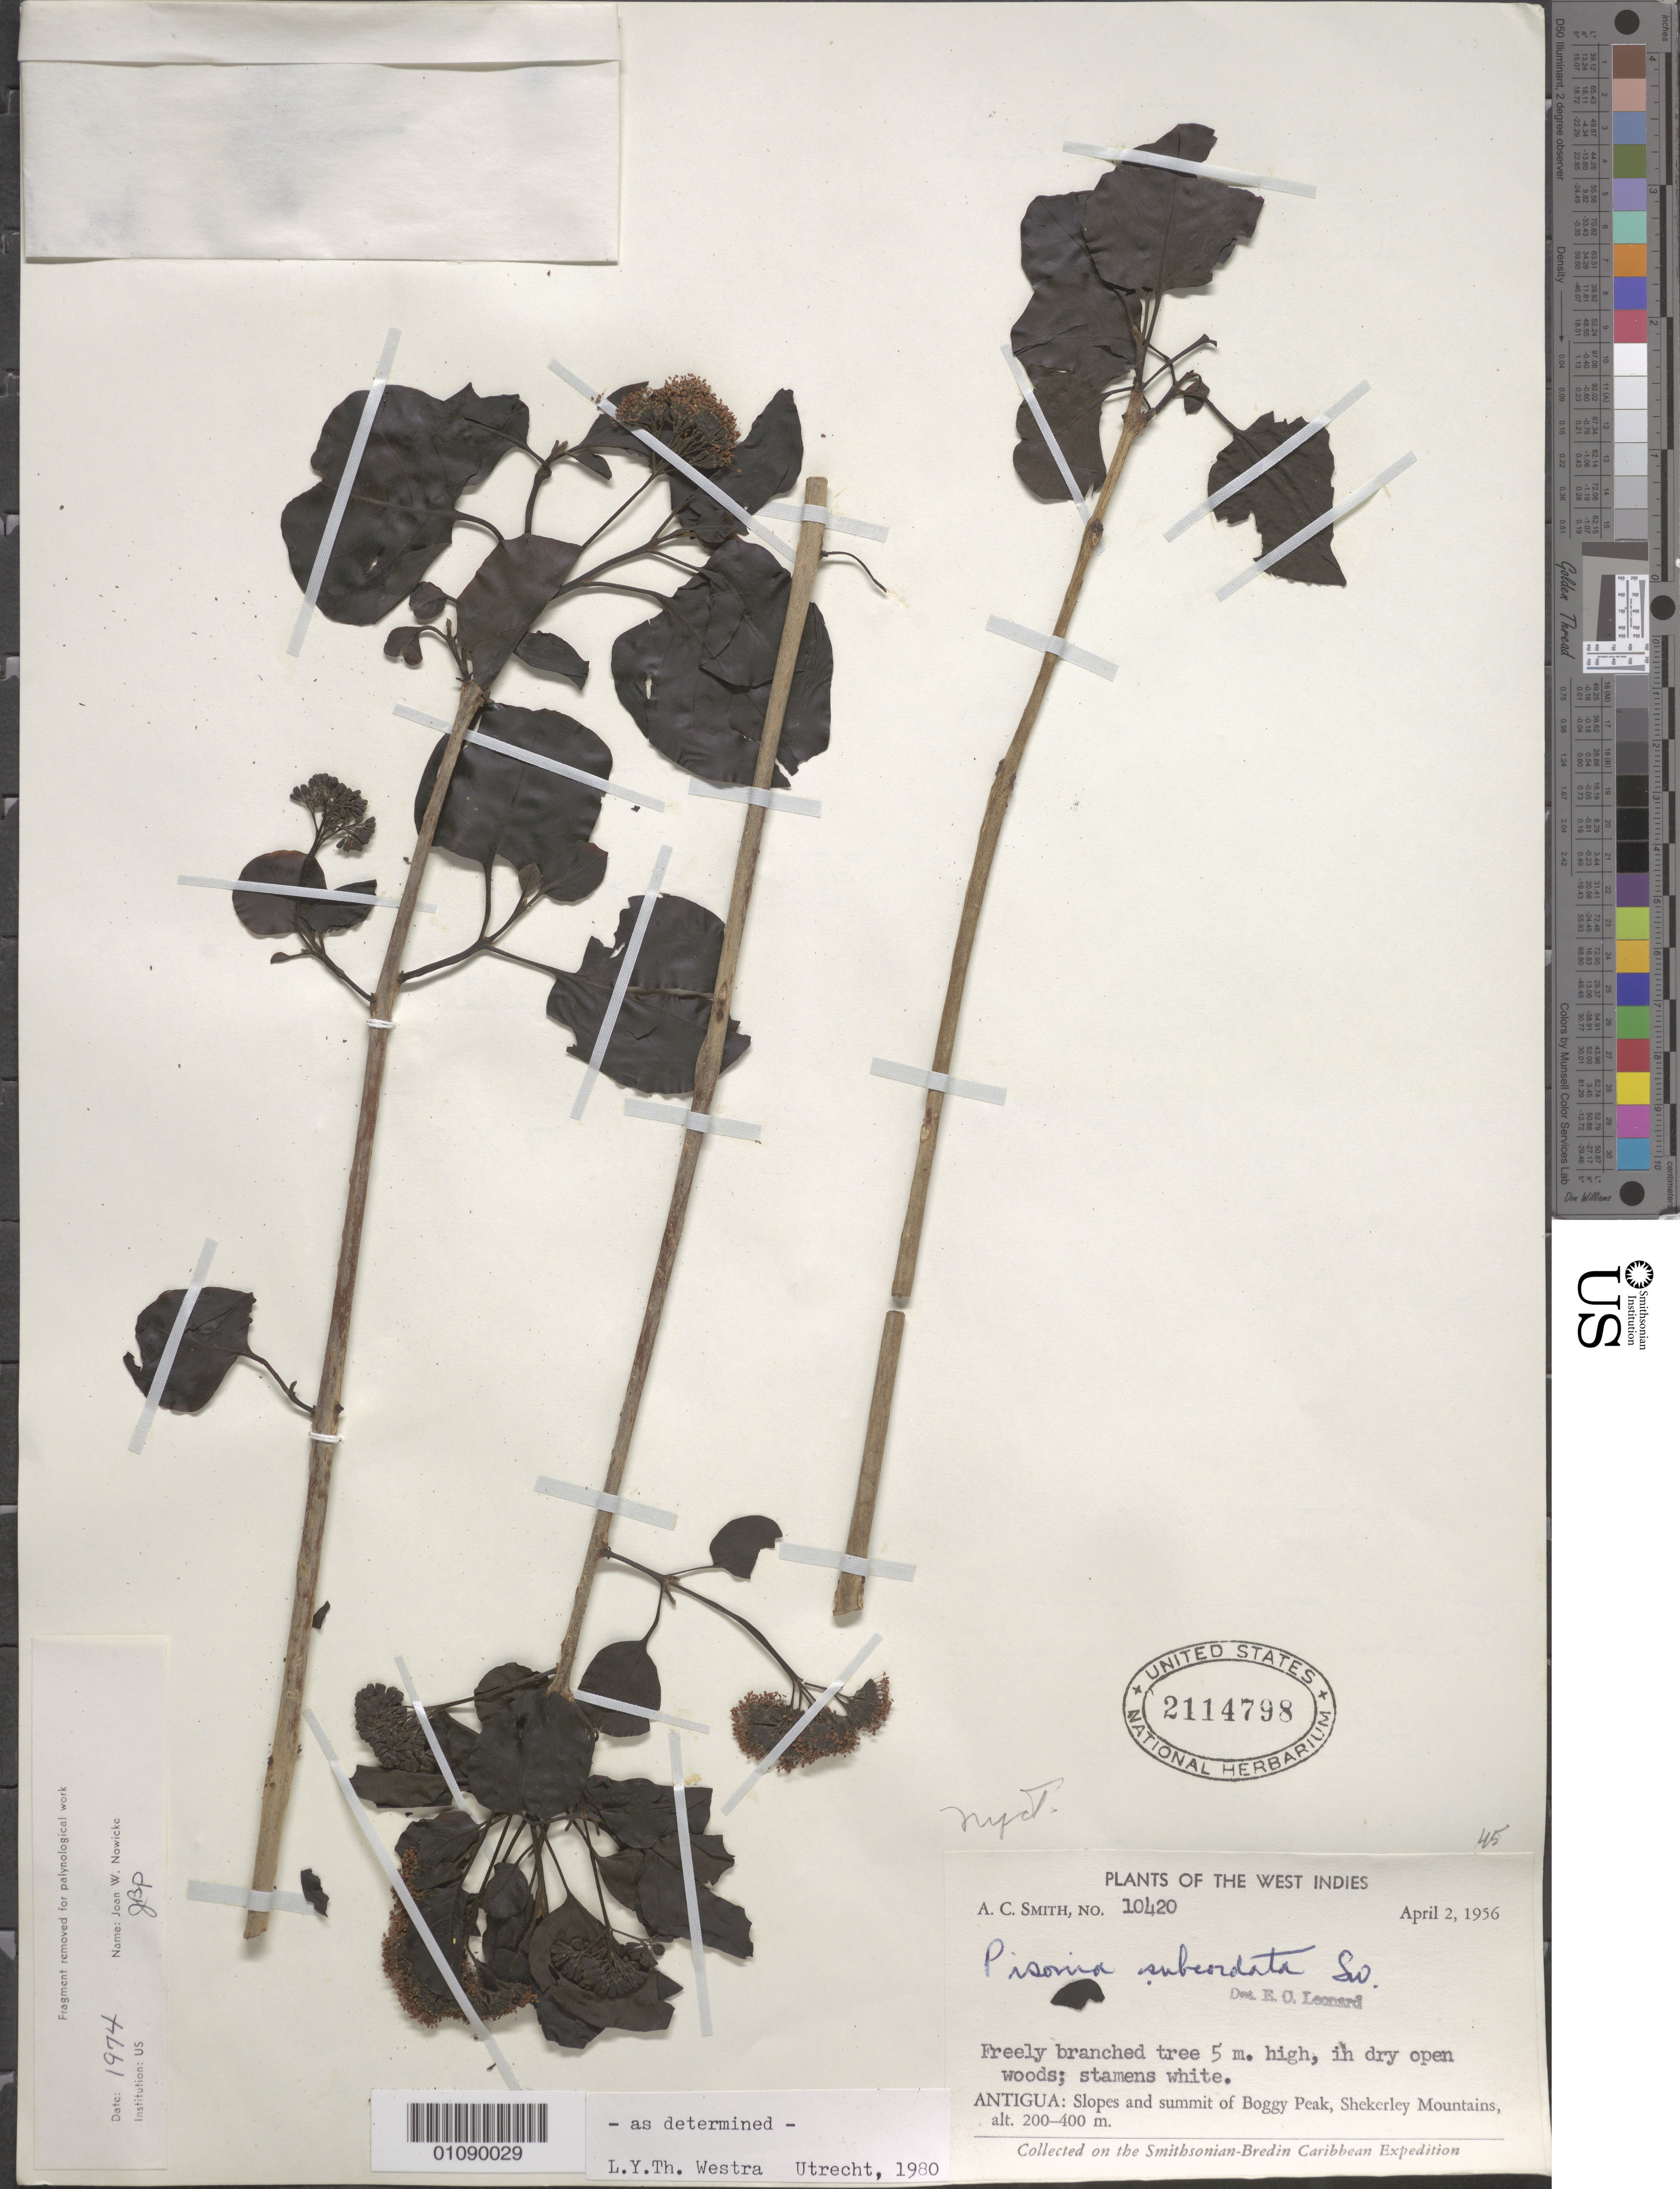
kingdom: Plantae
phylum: Tracheophyta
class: Magnoliopsida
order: Caryophyllales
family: Nyctaginaceae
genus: Pisonia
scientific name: Pisonia subcordata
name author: Sw.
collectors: A. C. Smith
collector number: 10420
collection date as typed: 02 Apr 1956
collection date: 1956-04-02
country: Antigua and Barbuda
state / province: Saint Paul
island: Antigua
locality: Shekerley Mountains, slopes and summit of Boggy Peak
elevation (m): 200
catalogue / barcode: US 2114798